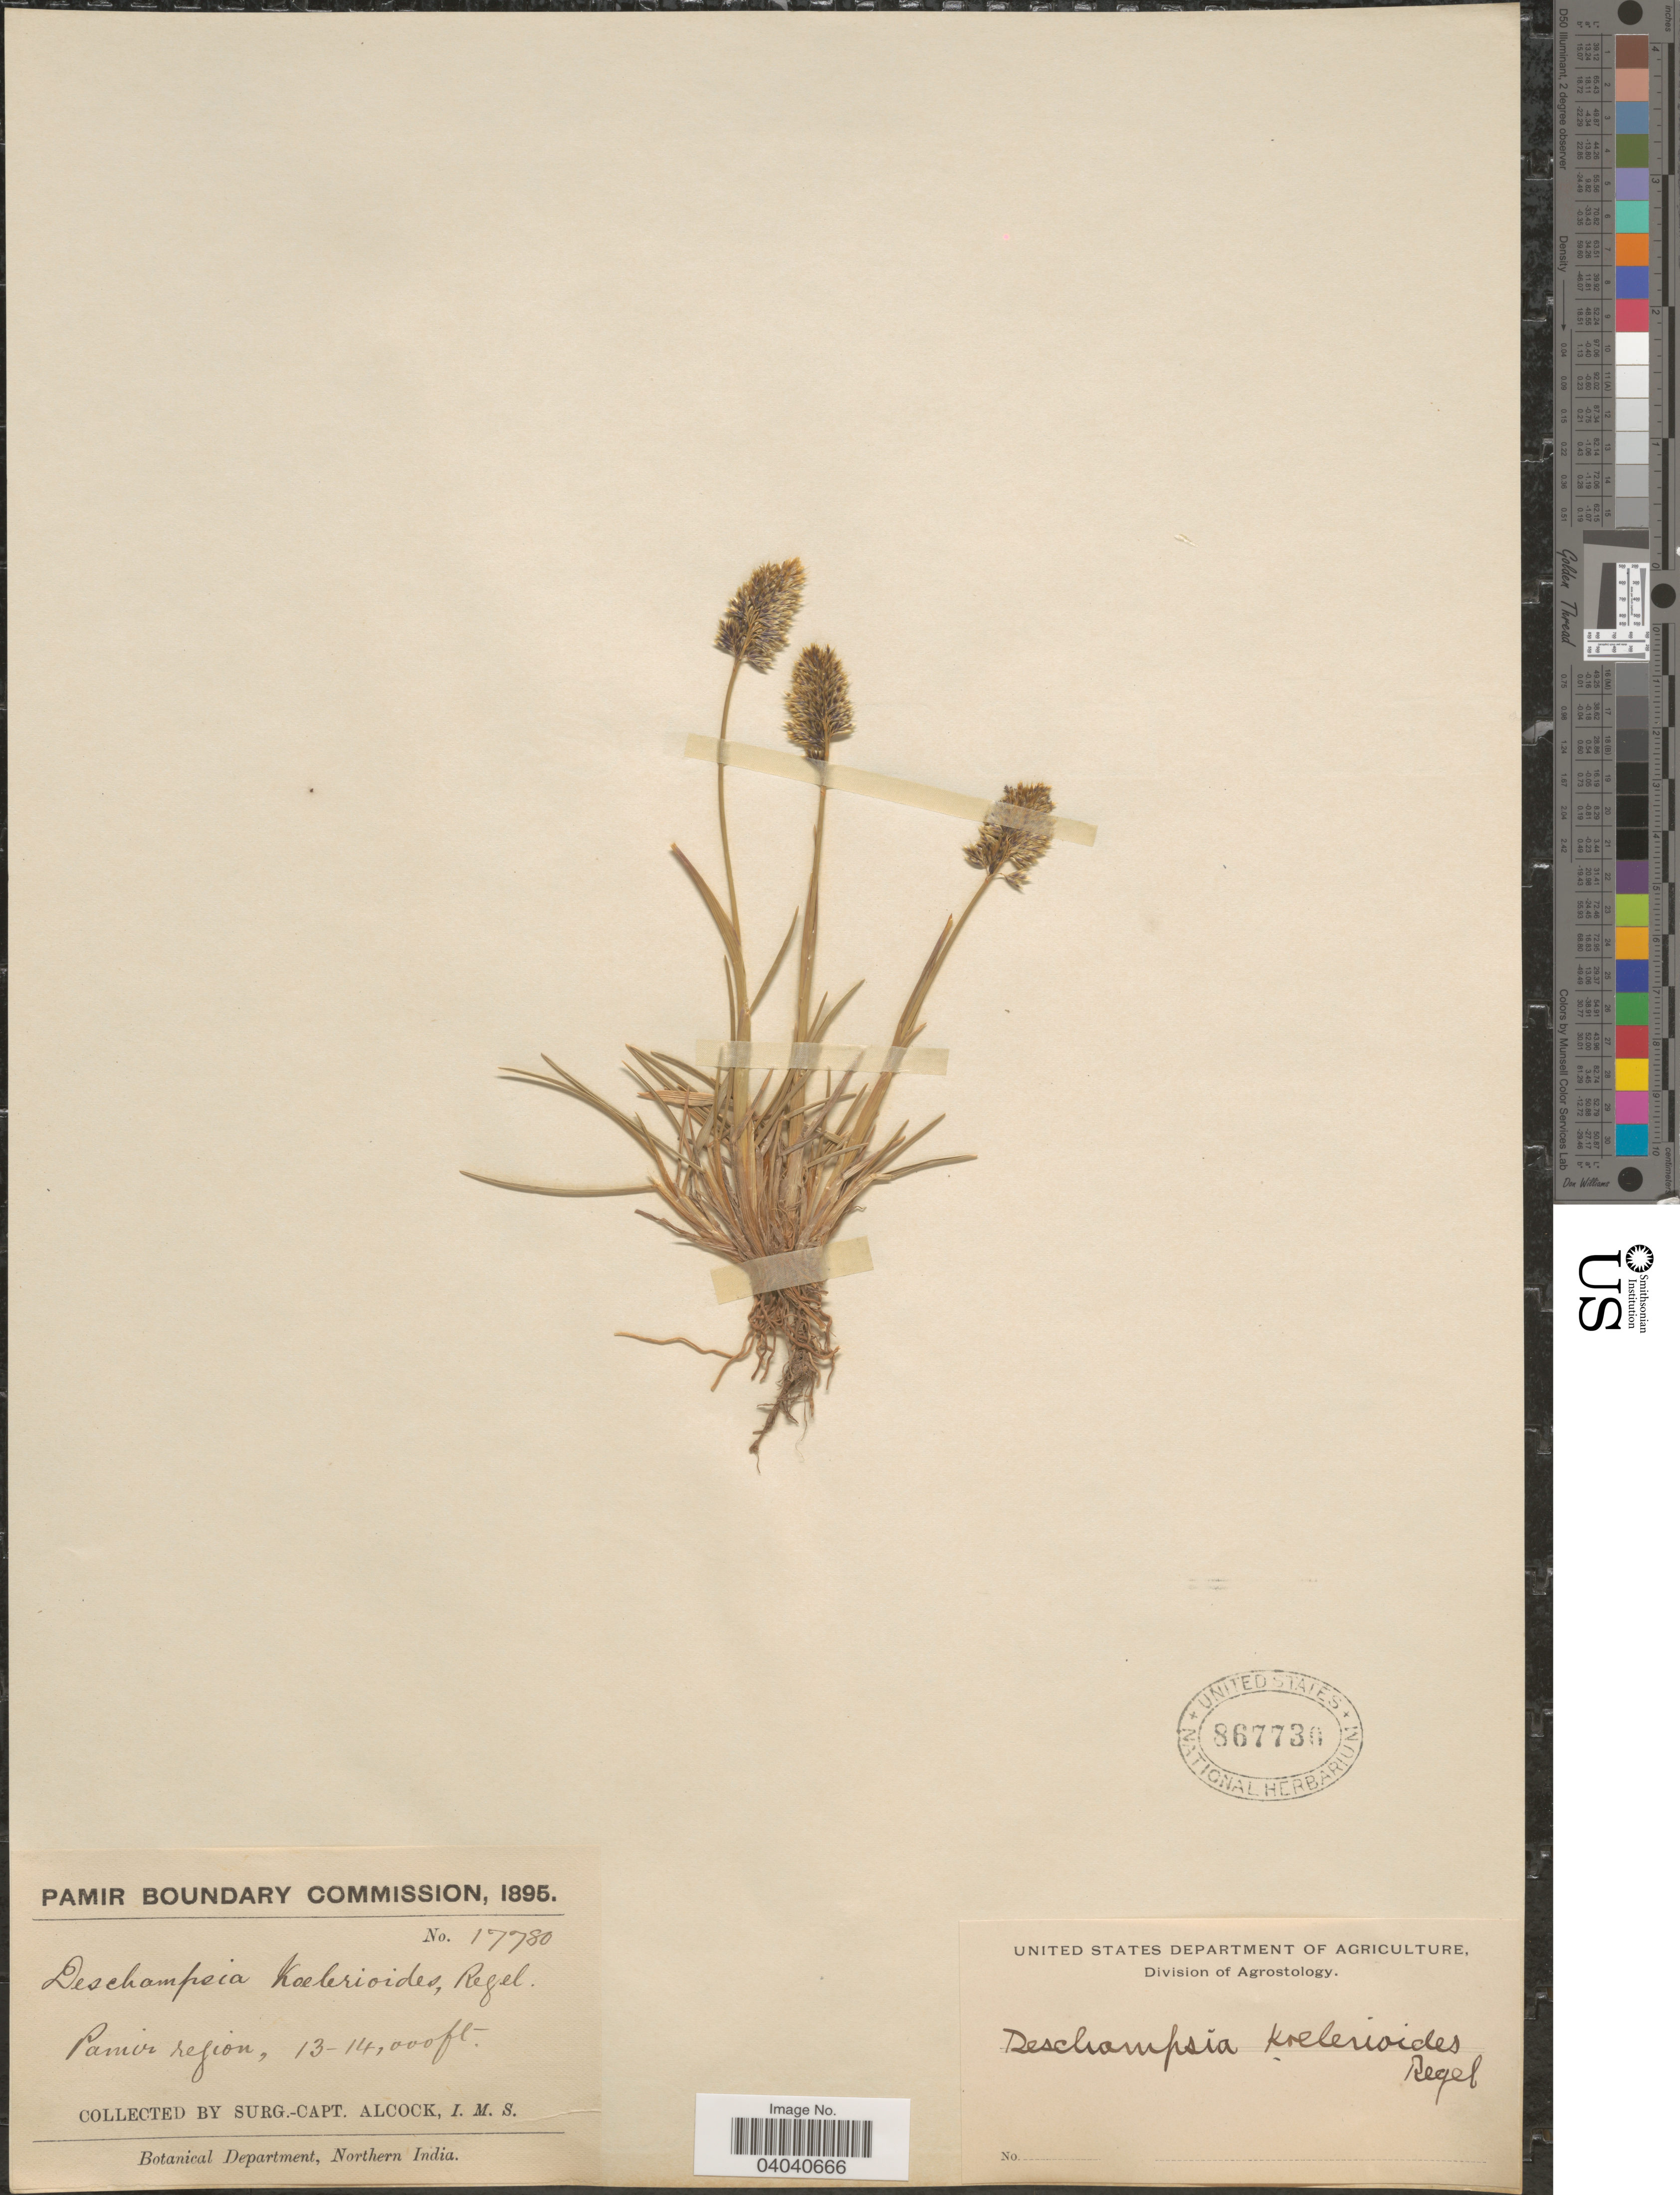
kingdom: Plantae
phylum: Tracheophyta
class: Liliopsida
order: Poales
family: Poaceae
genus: Deschampsia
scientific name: Deschampsia koelerioides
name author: Regel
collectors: Surg. -Capt. Alcock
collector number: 17780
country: India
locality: Pamir region.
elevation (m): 3962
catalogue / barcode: US 867730